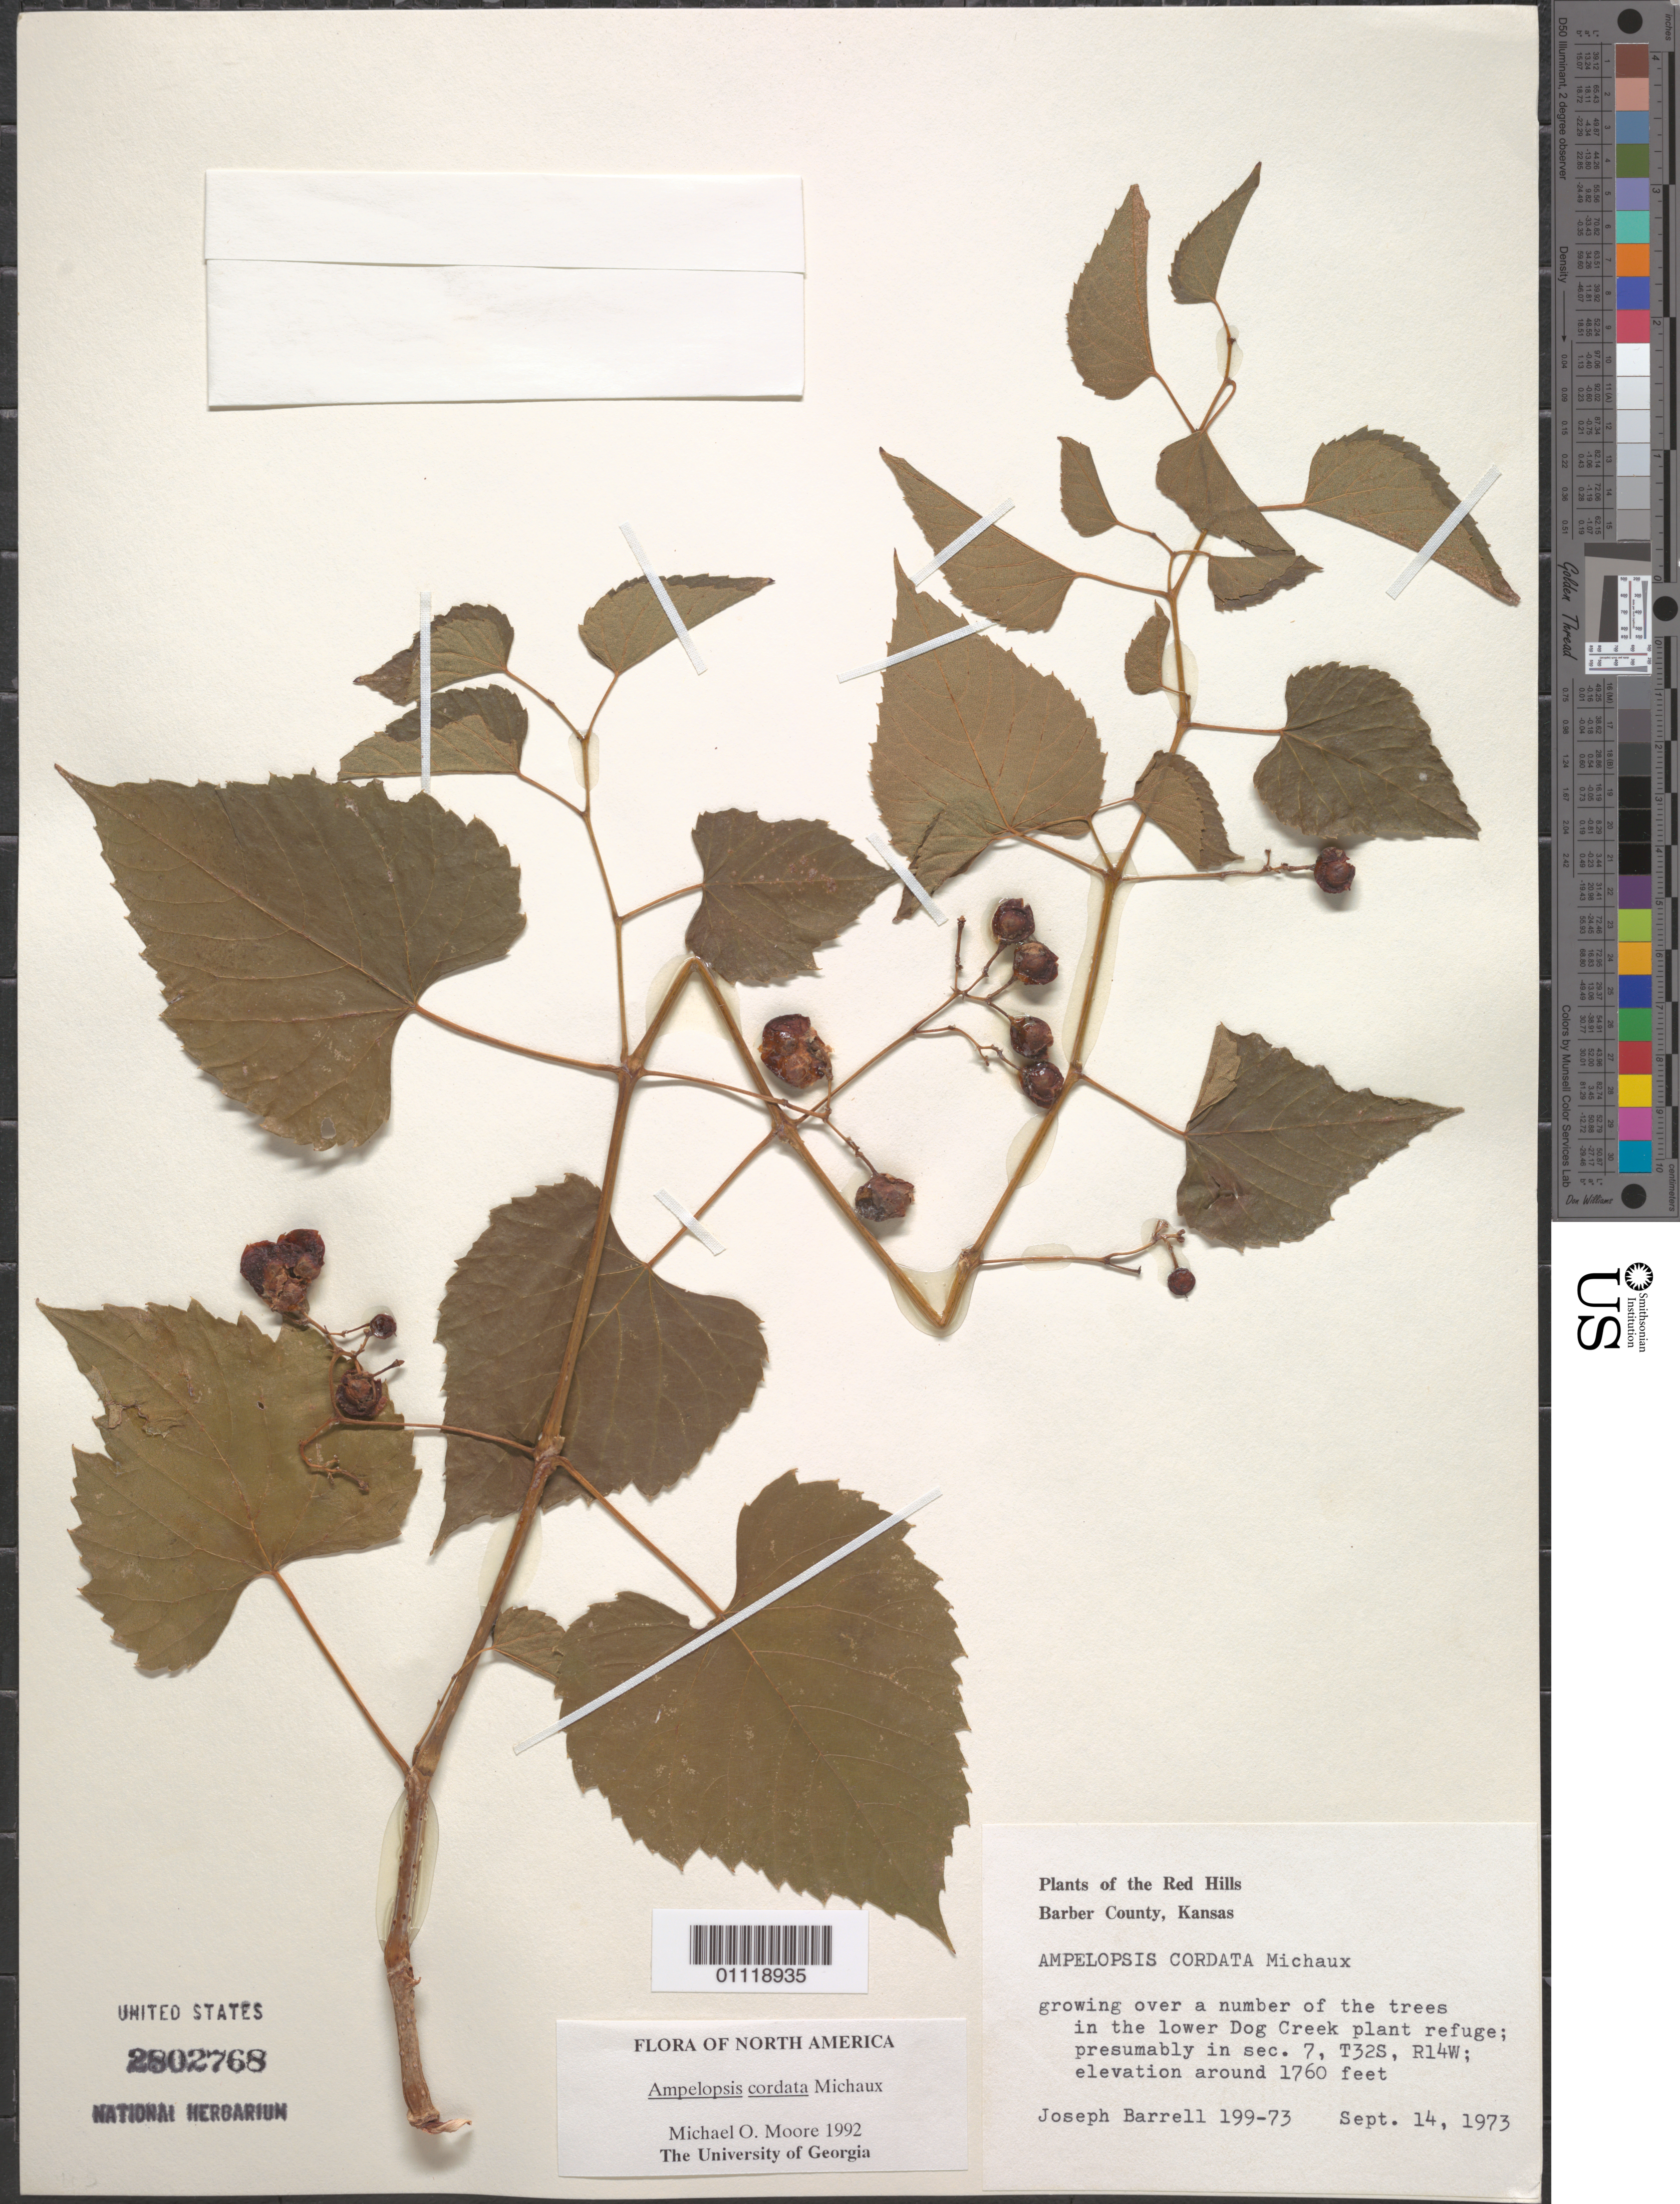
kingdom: Plantae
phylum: Tracheophyta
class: Magnoliopsida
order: Vitales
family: Vitaceae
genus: Ampelopsis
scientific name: Ampelopsis cordata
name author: Michx.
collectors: J. Barrell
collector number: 199 - 73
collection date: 1973-09-14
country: United States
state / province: Kansas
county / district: Barber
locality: Red Hills. Dog Creek.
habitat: Growing over a number of the trees.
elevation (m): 536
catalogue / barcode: US 2802768